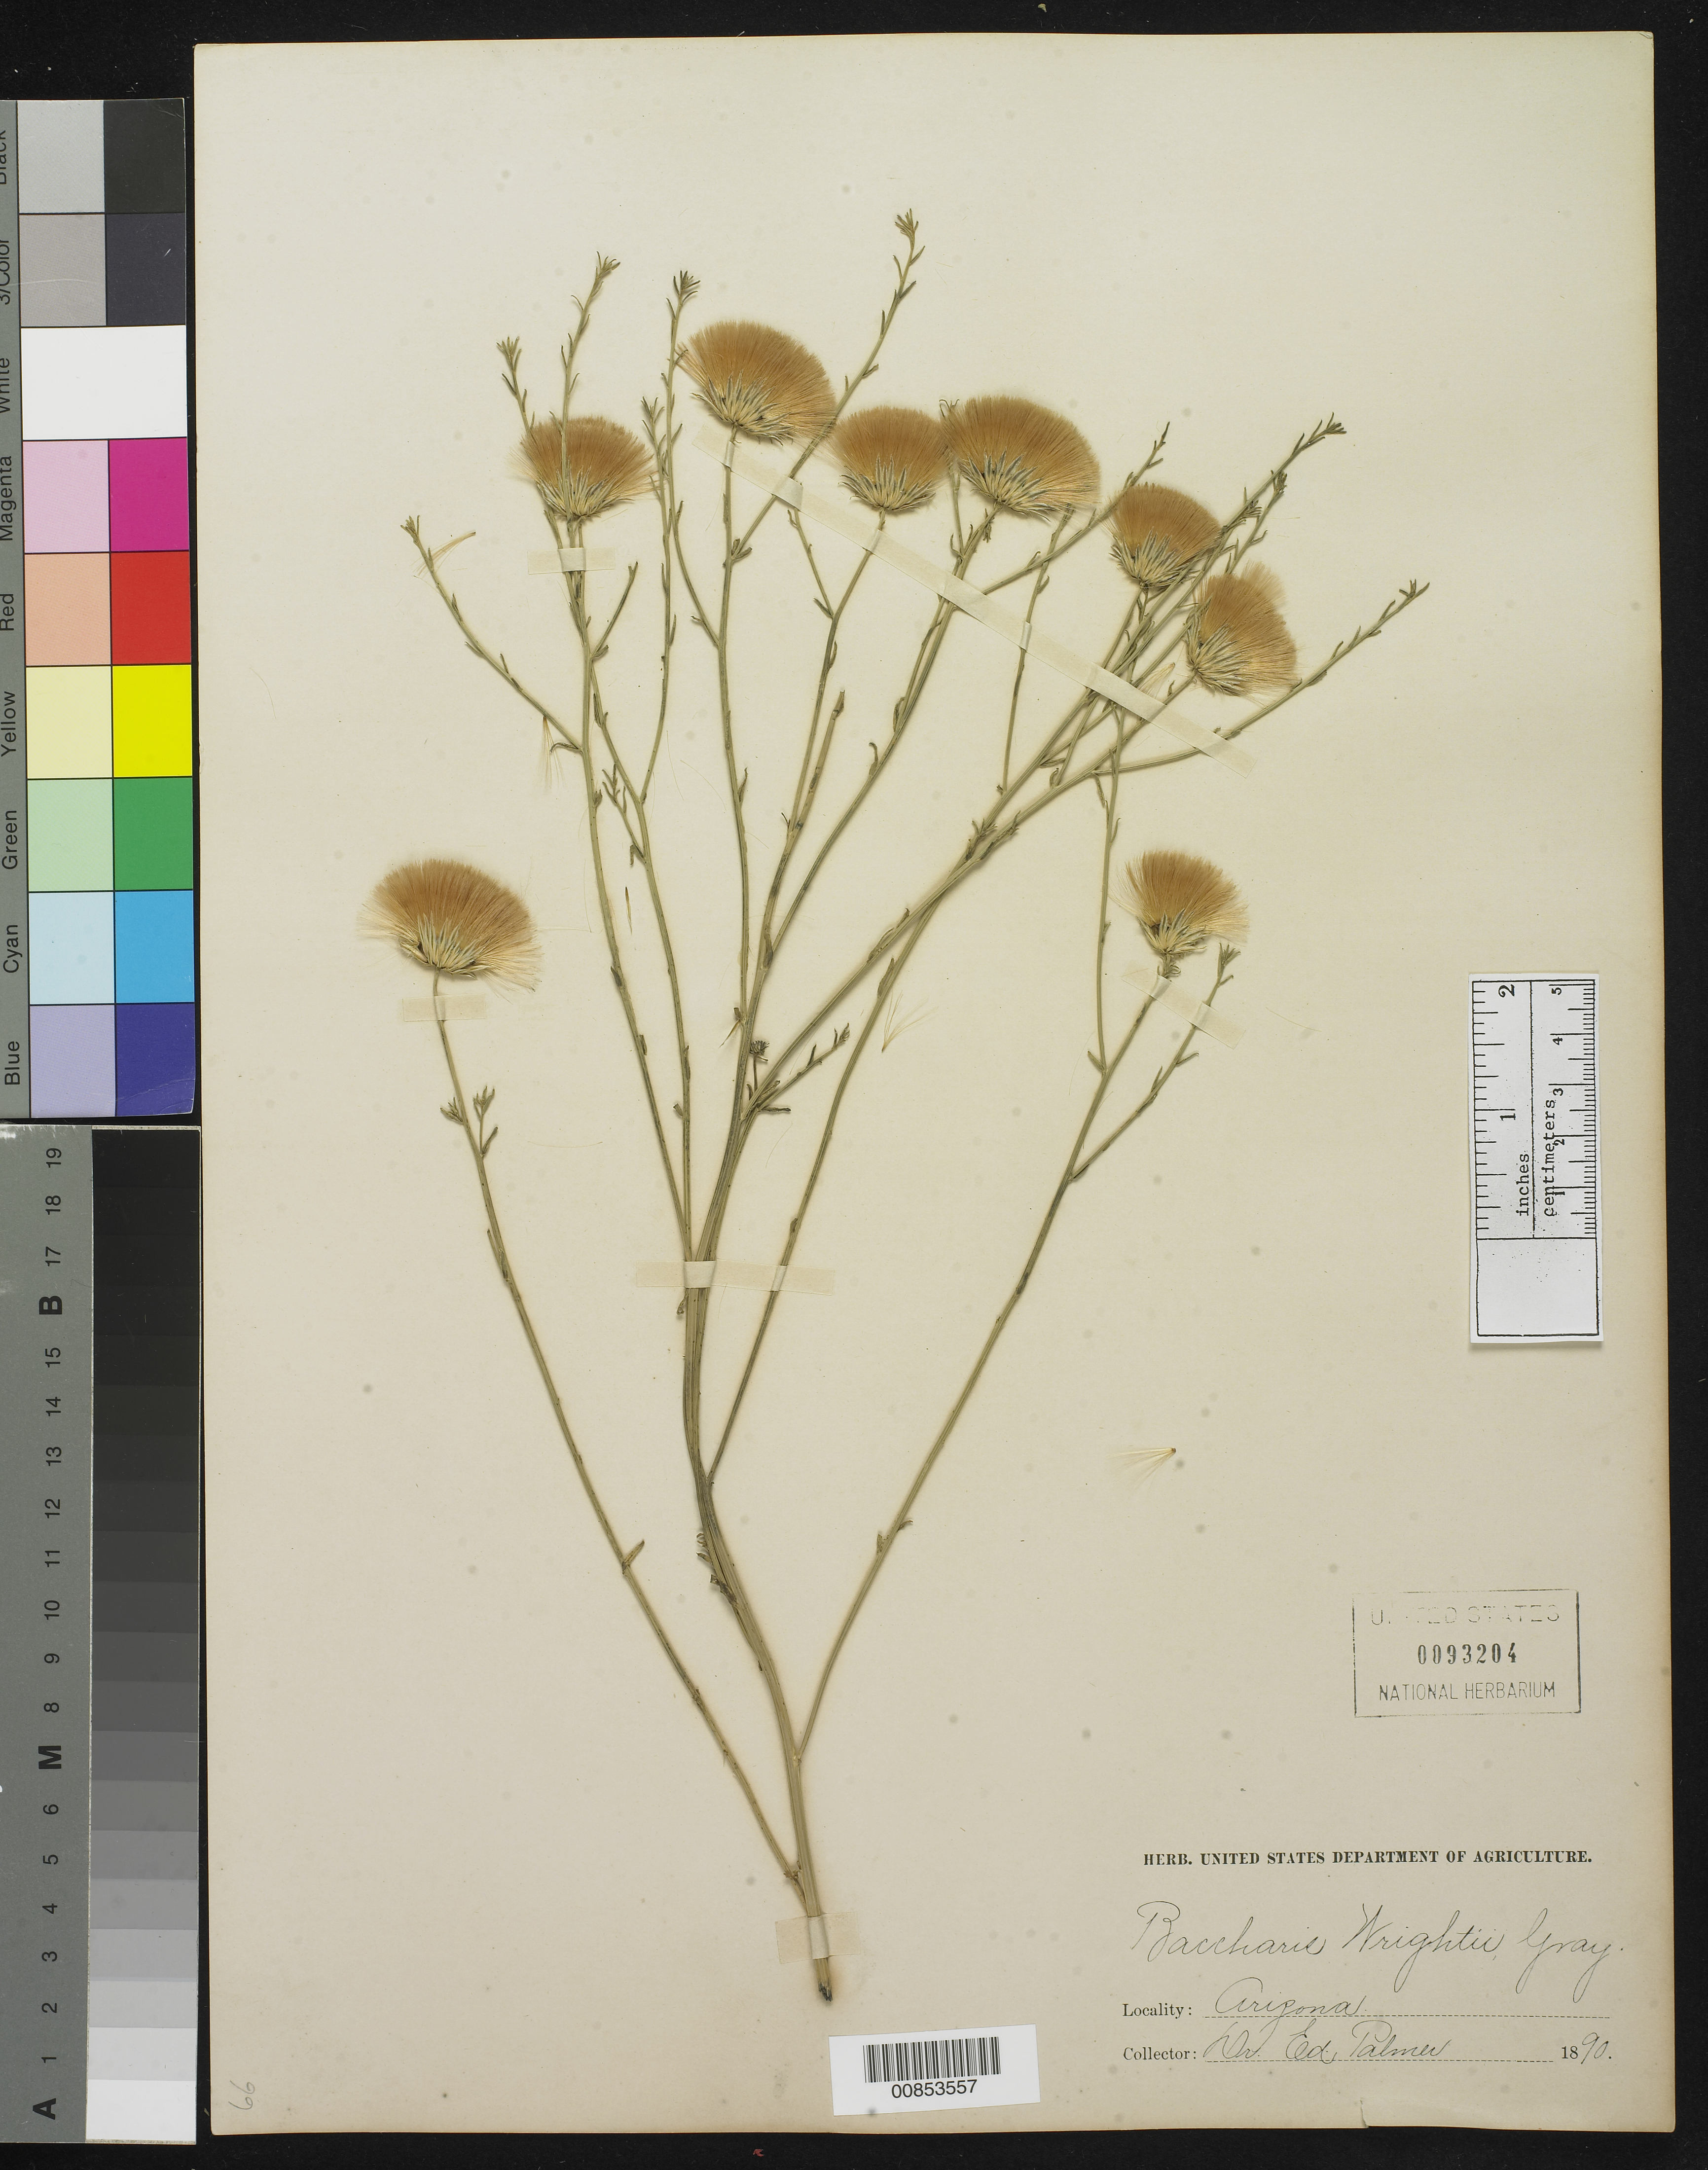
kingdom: Plantae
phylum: Tracheophyta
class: Magnoliopsida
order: Asterales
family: Asteraceae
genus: Baccharis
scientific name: Baccharis wrightii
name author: A. Gray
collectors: E. Palmer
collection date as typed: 1890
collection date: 1890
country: United States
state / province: Arizona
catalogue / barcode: US 93204